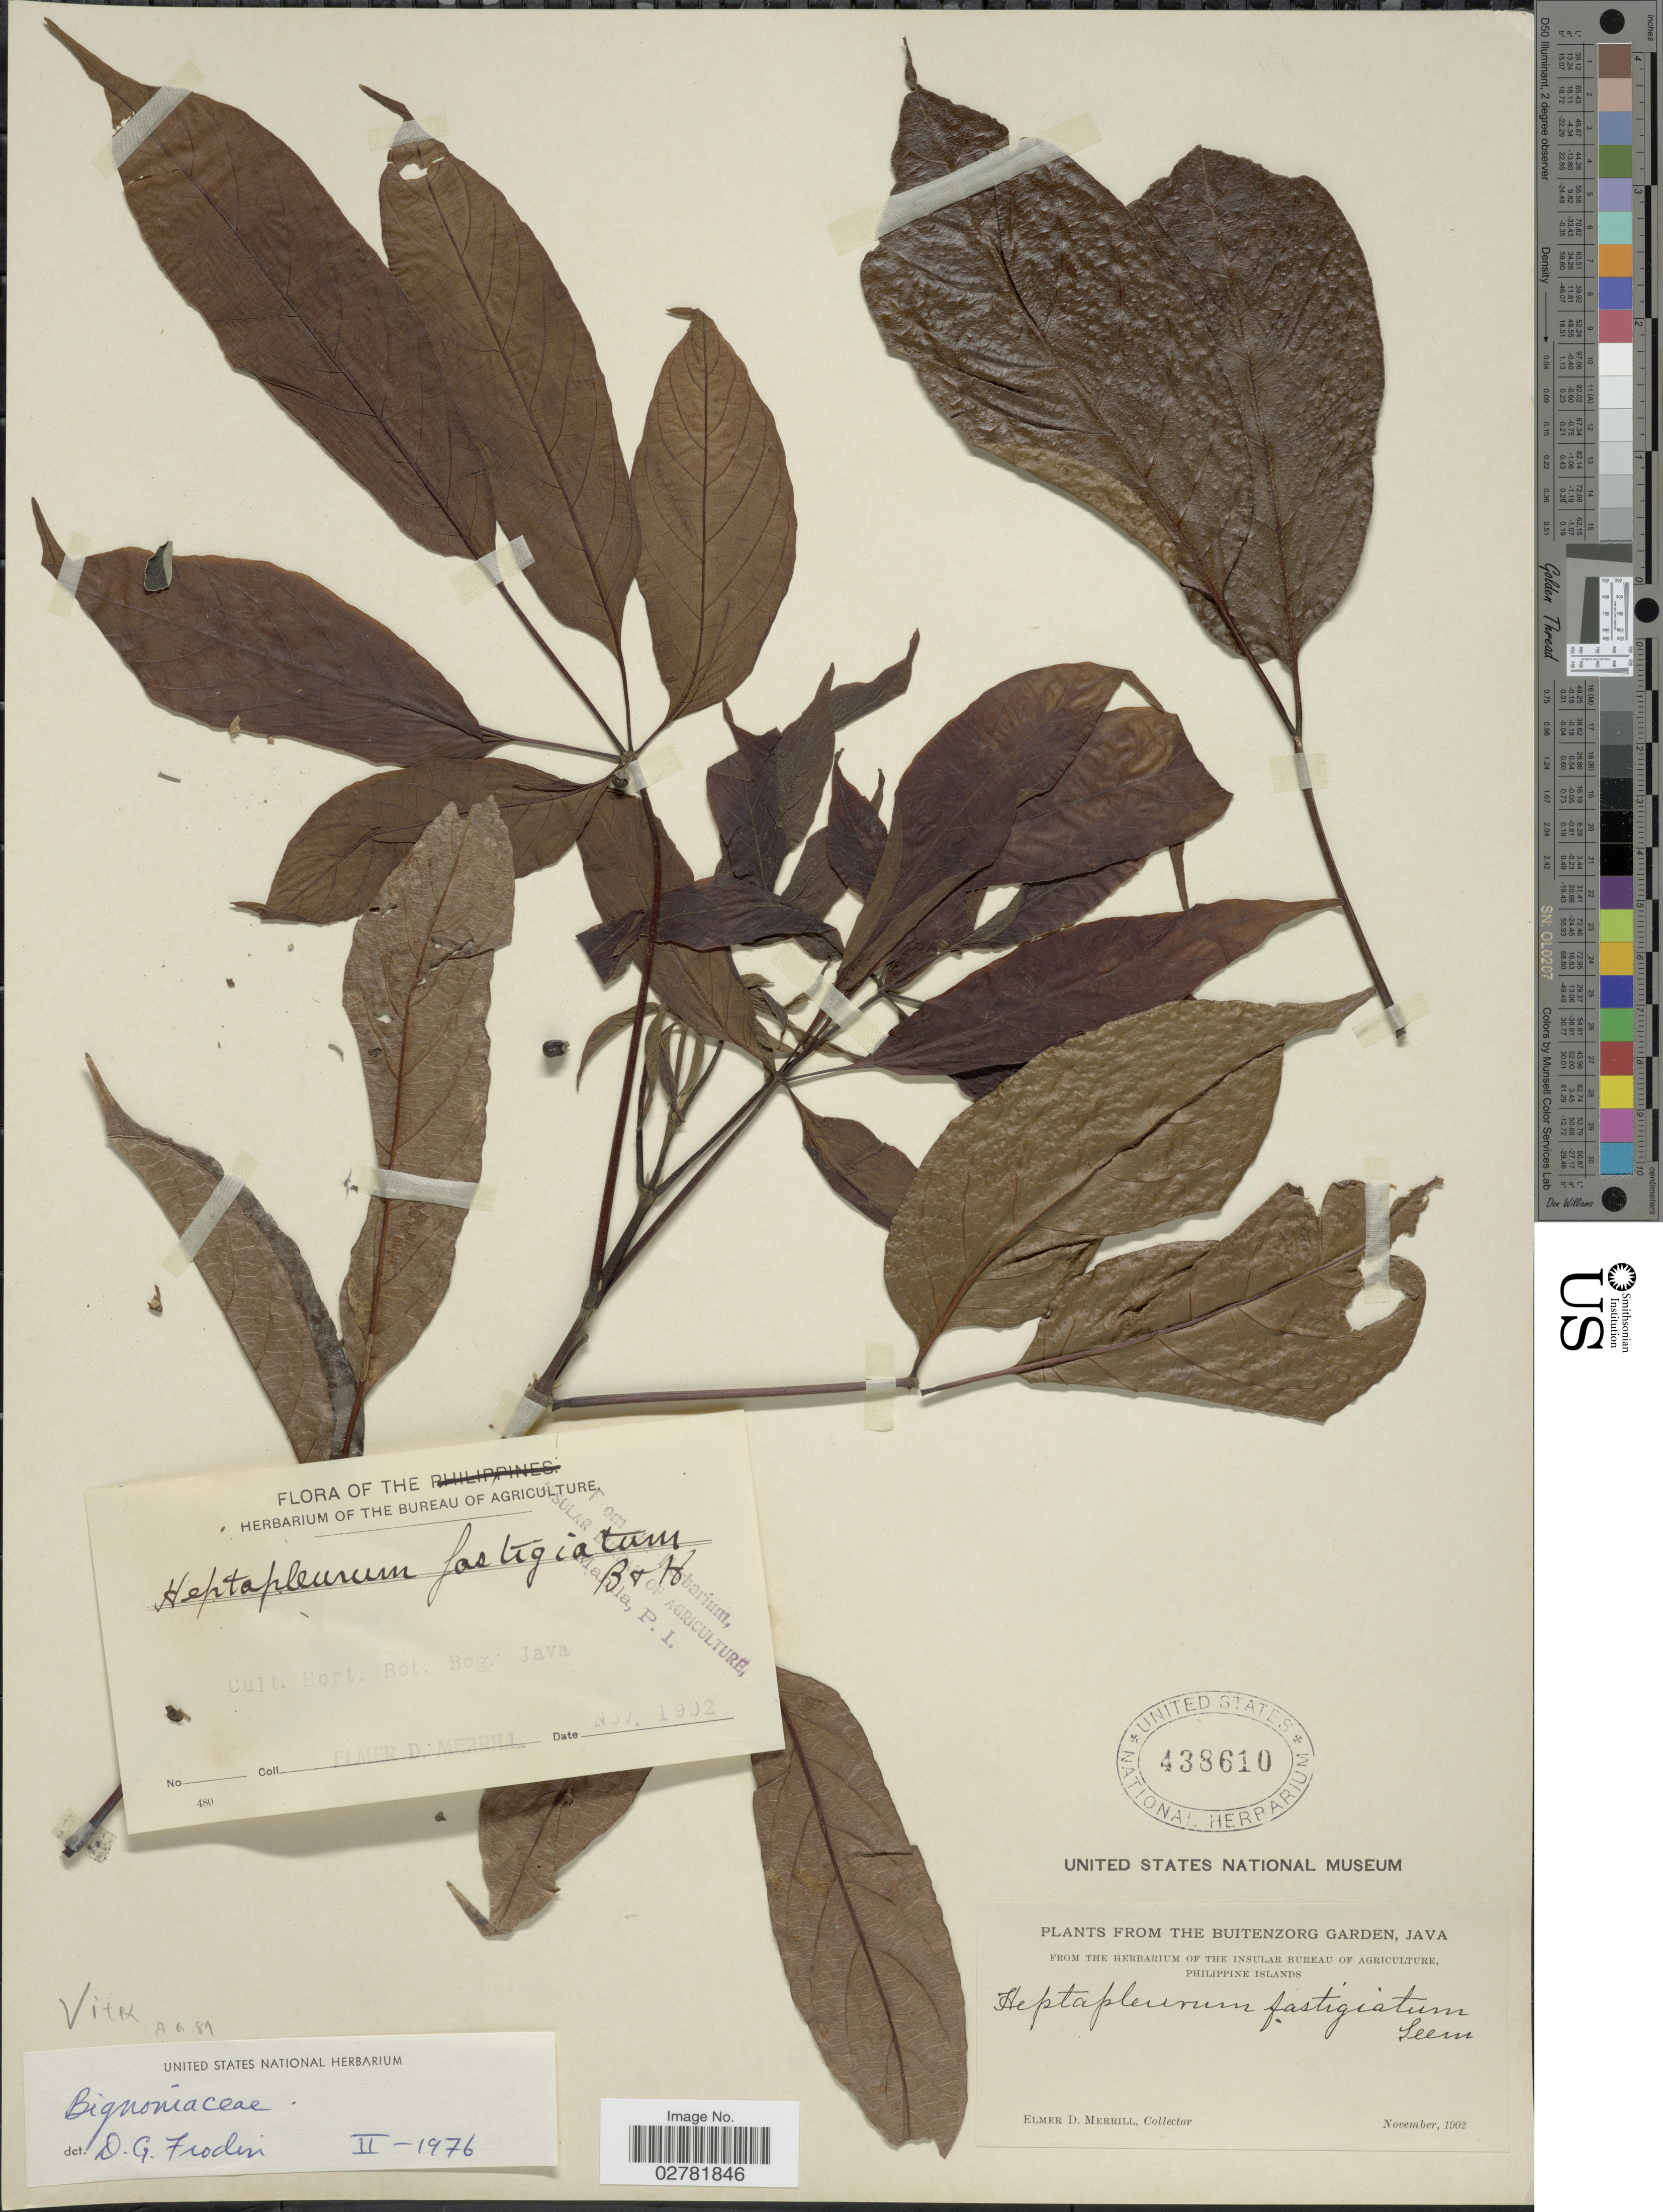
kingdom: Plantae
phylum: Tracheophyta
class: Magnoliopsida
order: Lamiales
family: Lamiaceae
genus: Vitex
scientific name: Vitex sp.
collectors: E. D. Merrill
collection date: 1902-11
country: Indonesia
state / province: Java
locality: The Buitenzorg Garden. Cult. Hort. Bot. Bog. Java.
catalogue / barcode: US 438610